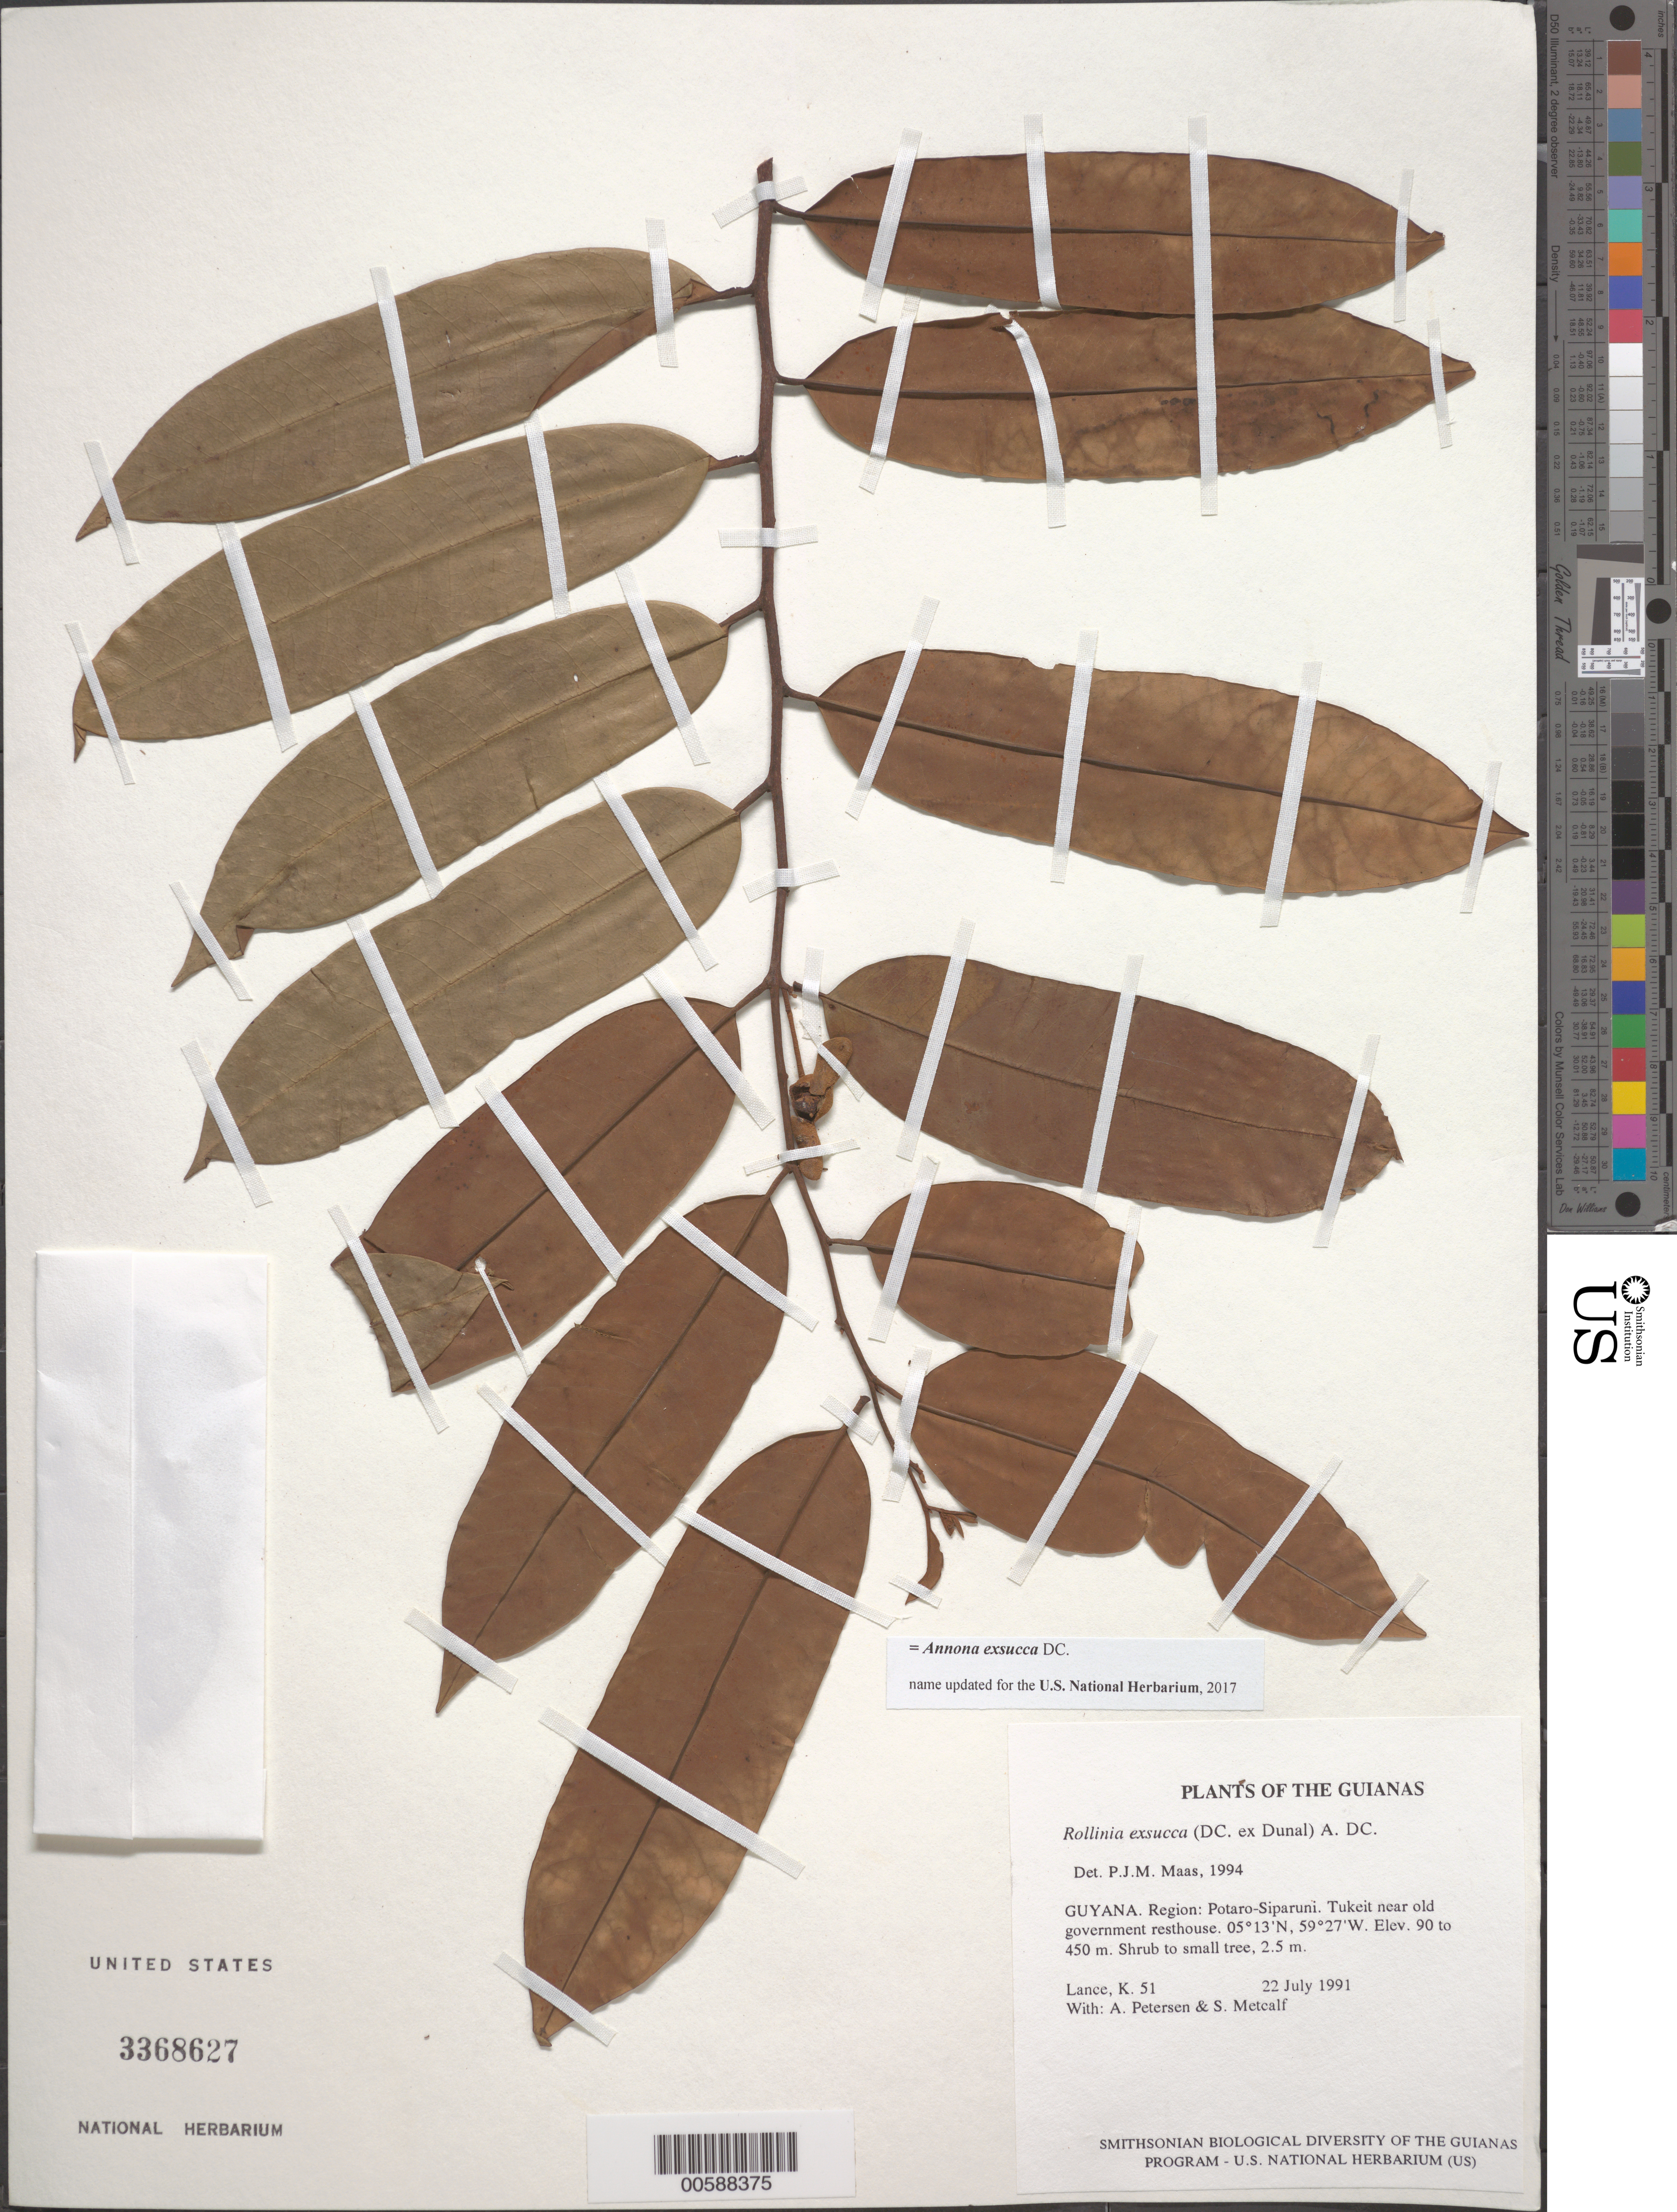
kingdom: Plantae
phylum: Tracheophyta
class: Magnoliopsida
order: Magnoliales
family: Annonaceae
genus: Annona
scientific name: Annona exsucca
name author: DC. ex Dunal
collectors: K. Lance, A. Petersen & S. Metcalf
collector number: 51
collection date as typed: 22 July 1991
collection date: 1991-07-22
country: Guyana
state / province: Potaro-Siparuni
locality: Tukeit near old government resthouse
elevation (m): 90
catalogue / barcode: US 3368627